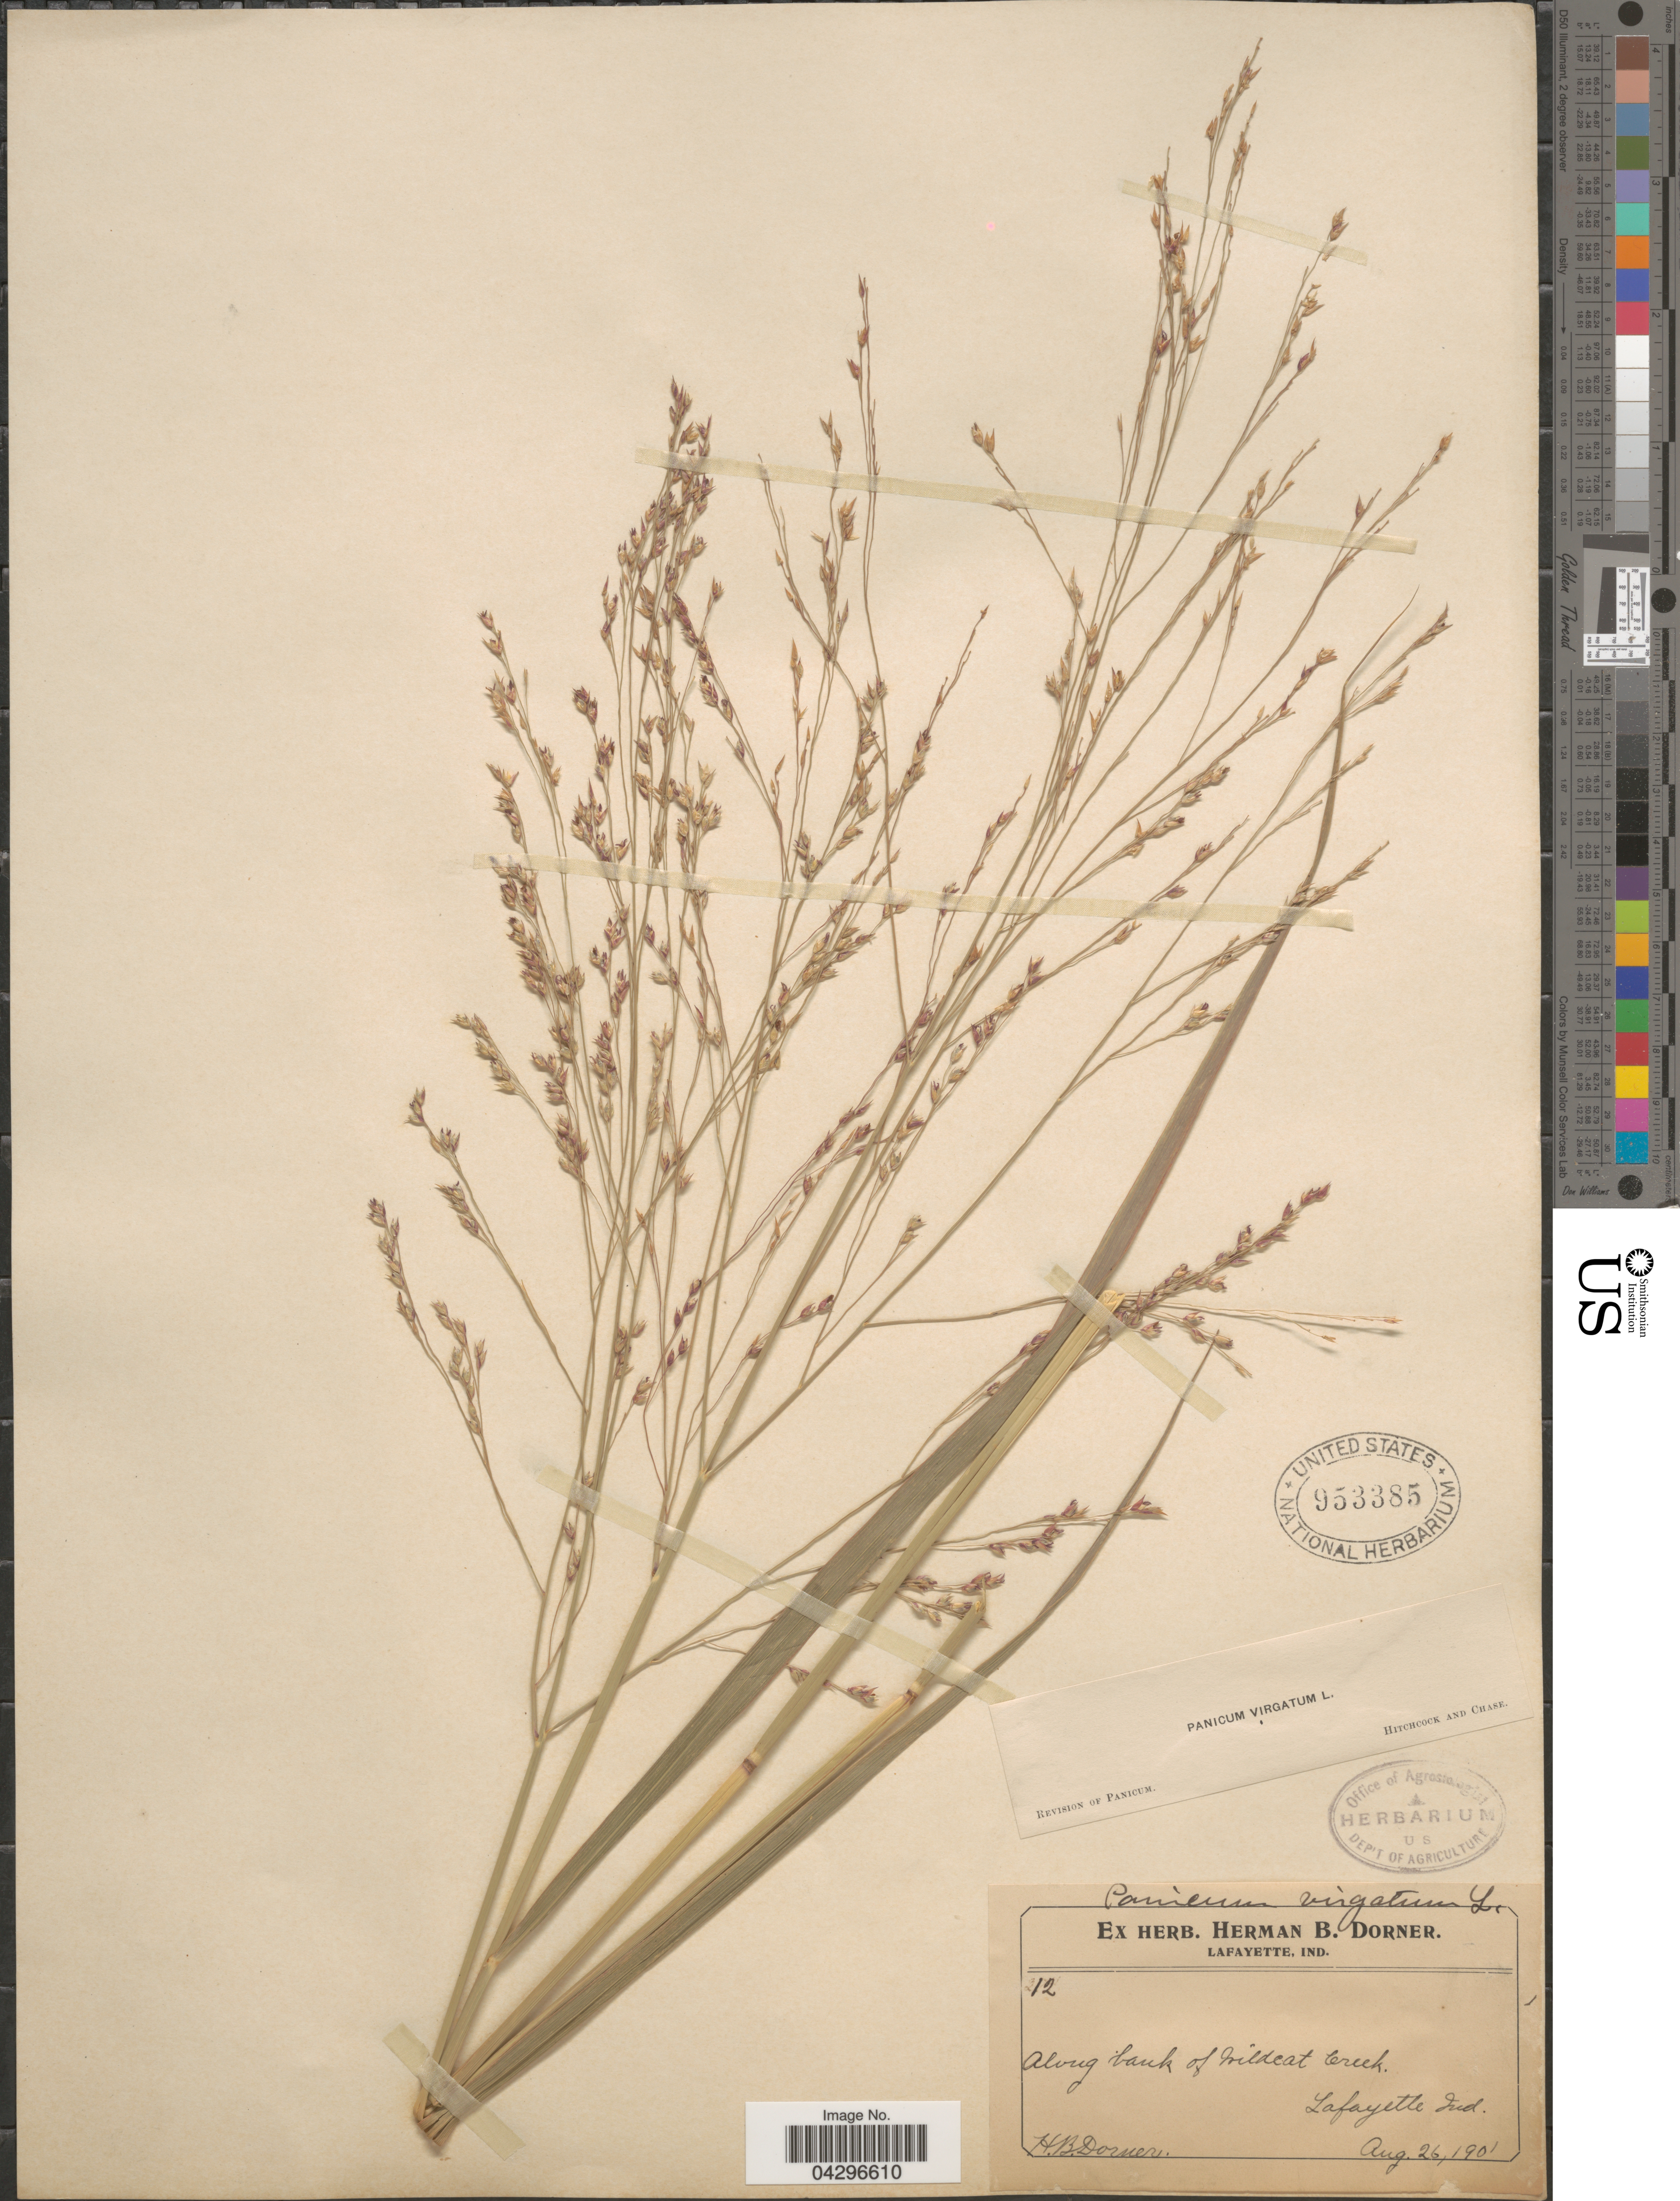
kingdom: Plantae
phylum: Tracheophyta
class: Liliopsida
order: Poales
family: Poaceae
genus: Panicum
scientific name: Panicum virgatum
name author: L.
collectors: H. Dorner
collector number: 12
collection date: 1901-08-26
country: United States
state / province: Indiana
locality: Along bank of Wildcat Creek. Lafayette.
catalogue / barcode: US 953385